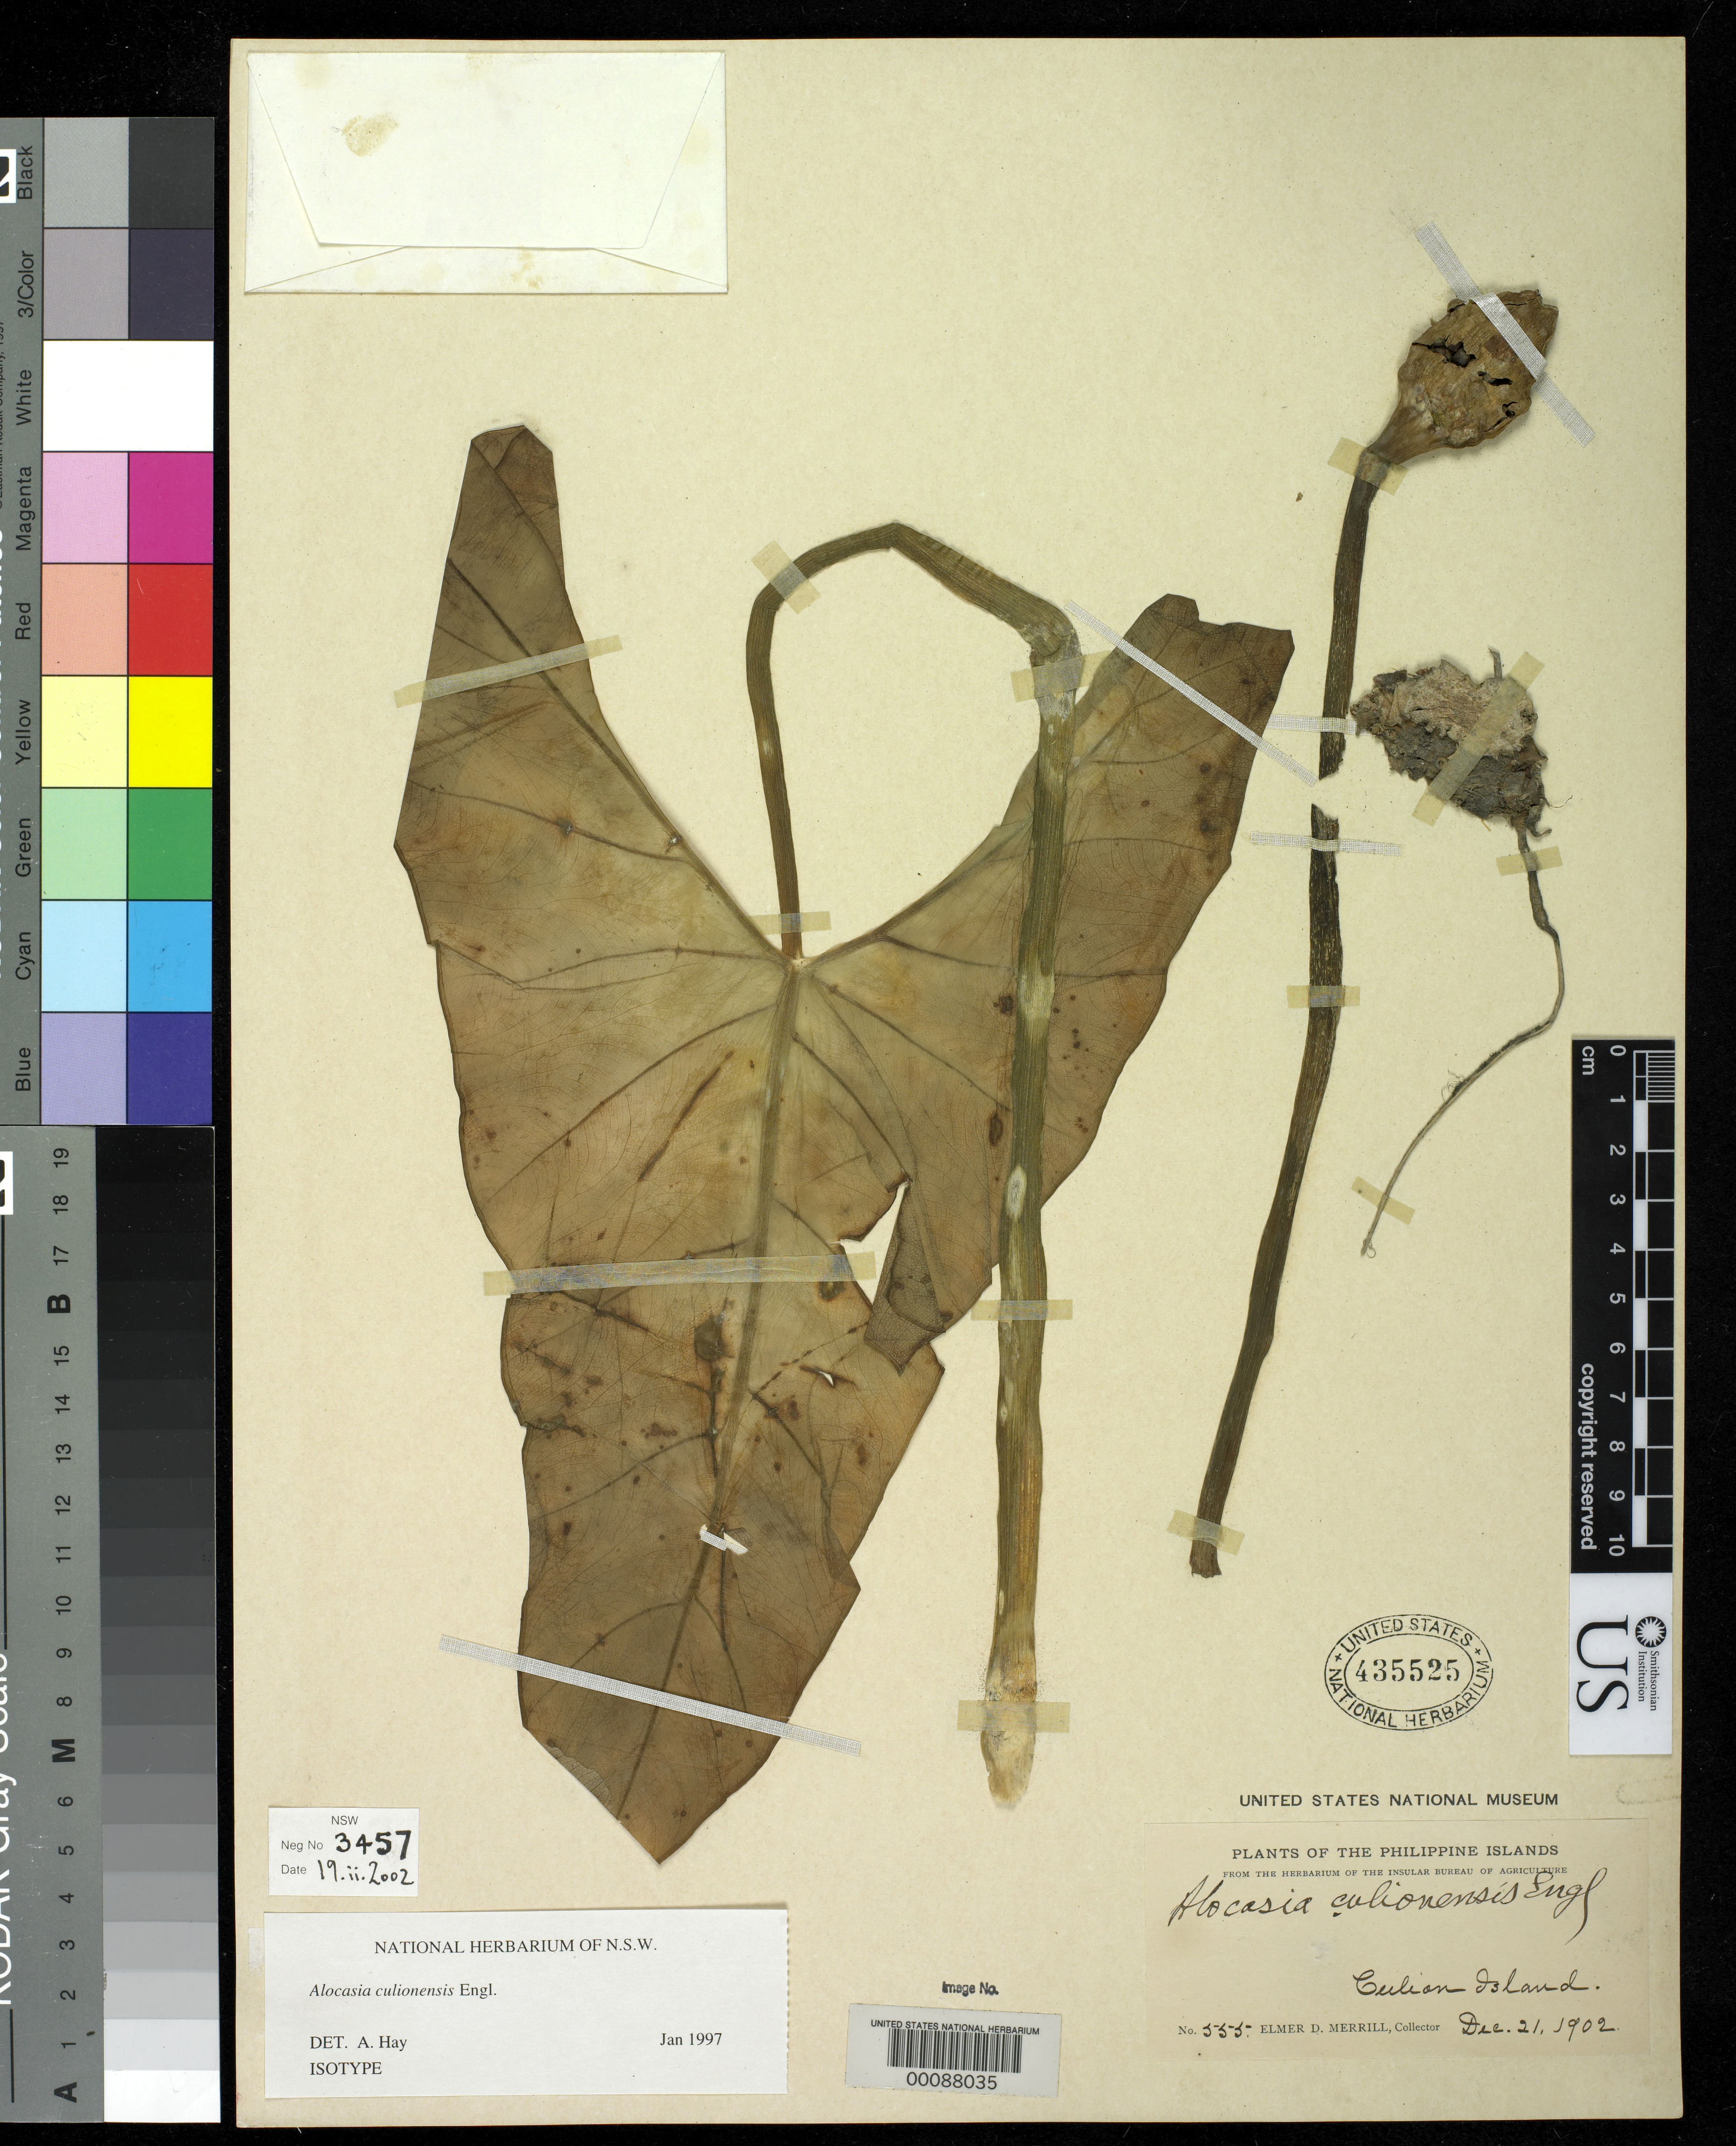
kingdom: Plantae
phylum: Tracheophyta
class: Liliopsida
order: Alismatales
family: Araceae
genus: Alocasia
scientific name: Alocasia culionensis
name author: Engl.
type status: Isotype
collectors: E. D. Merrill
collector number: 555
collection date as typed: Dec 1902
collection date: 1902-12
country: Philippines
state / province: Mimaropa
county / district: Palawan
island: Culion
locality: Boden.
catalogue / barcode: US 435525